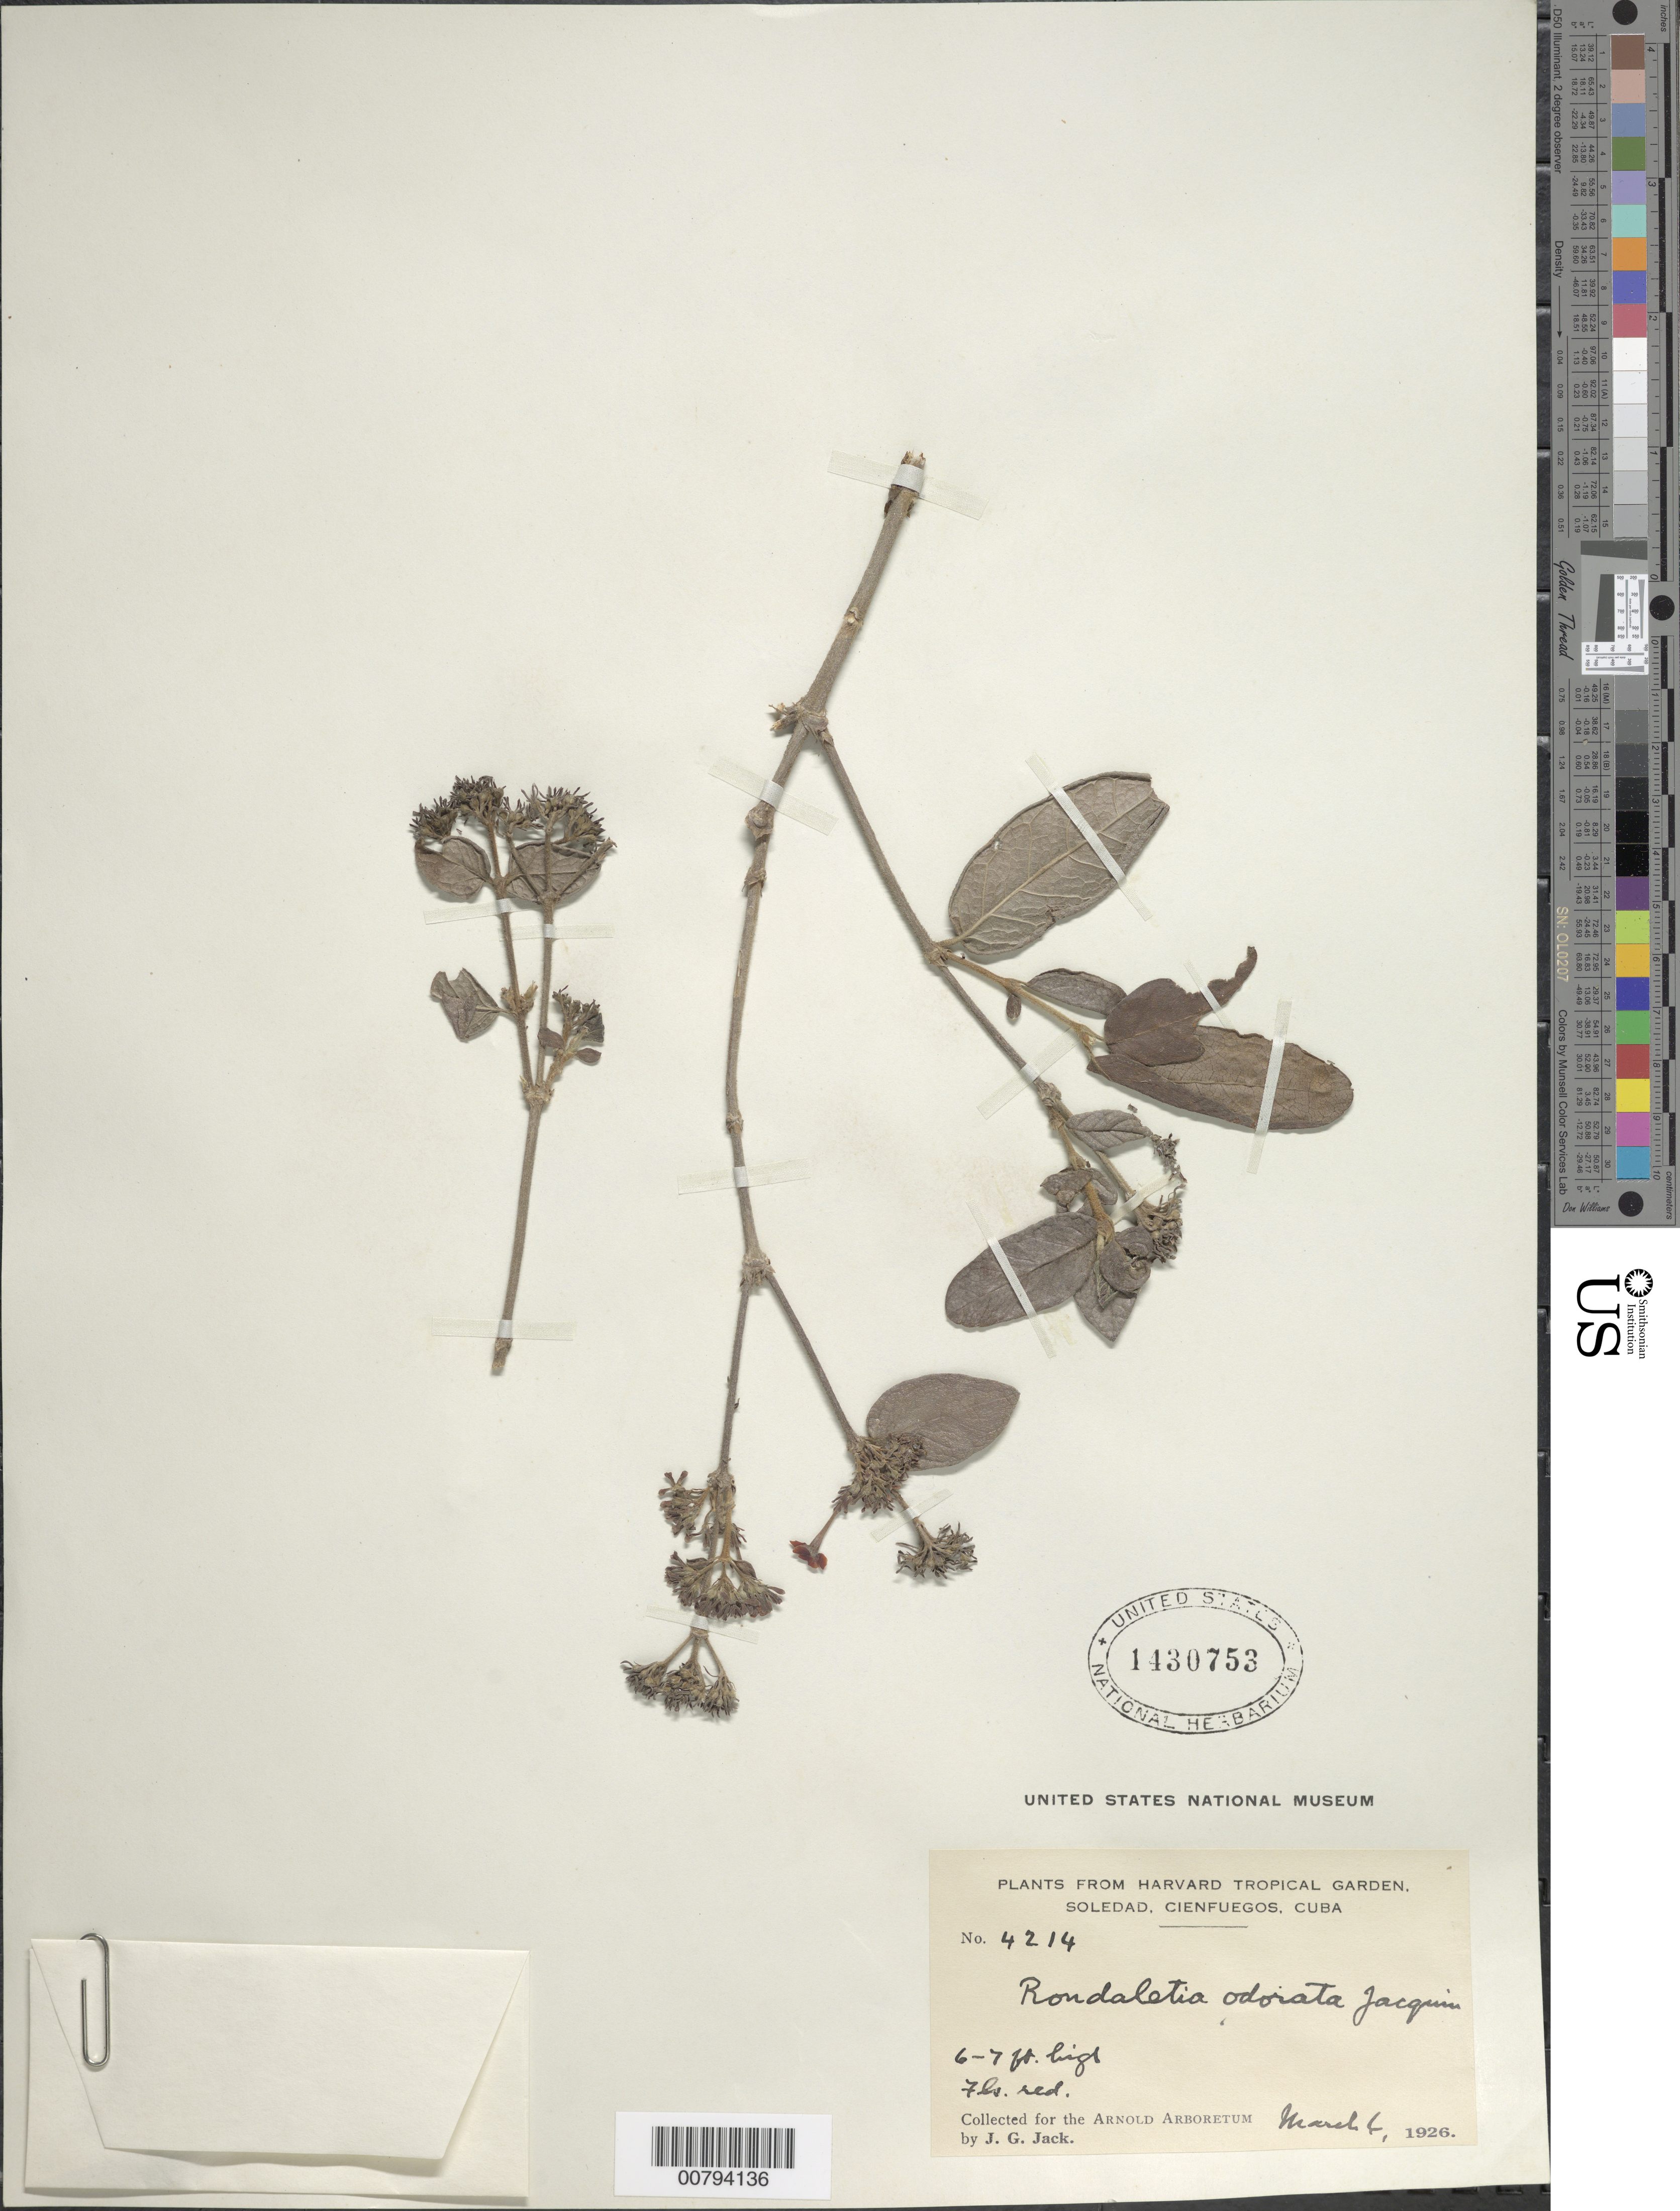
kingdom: Plantae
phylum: Tracheophyta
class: Magnoliopsida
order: Gentianales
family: Rubiaceae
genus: Rondeletia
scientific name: Rondeletia odorata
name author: Jacq.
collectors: J. G. Jack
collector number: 4214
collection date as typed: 06 Mar 1926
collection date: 1926-03-06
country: Cuba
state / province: Cienfuegos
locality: Soledad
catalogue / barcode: US 1430753